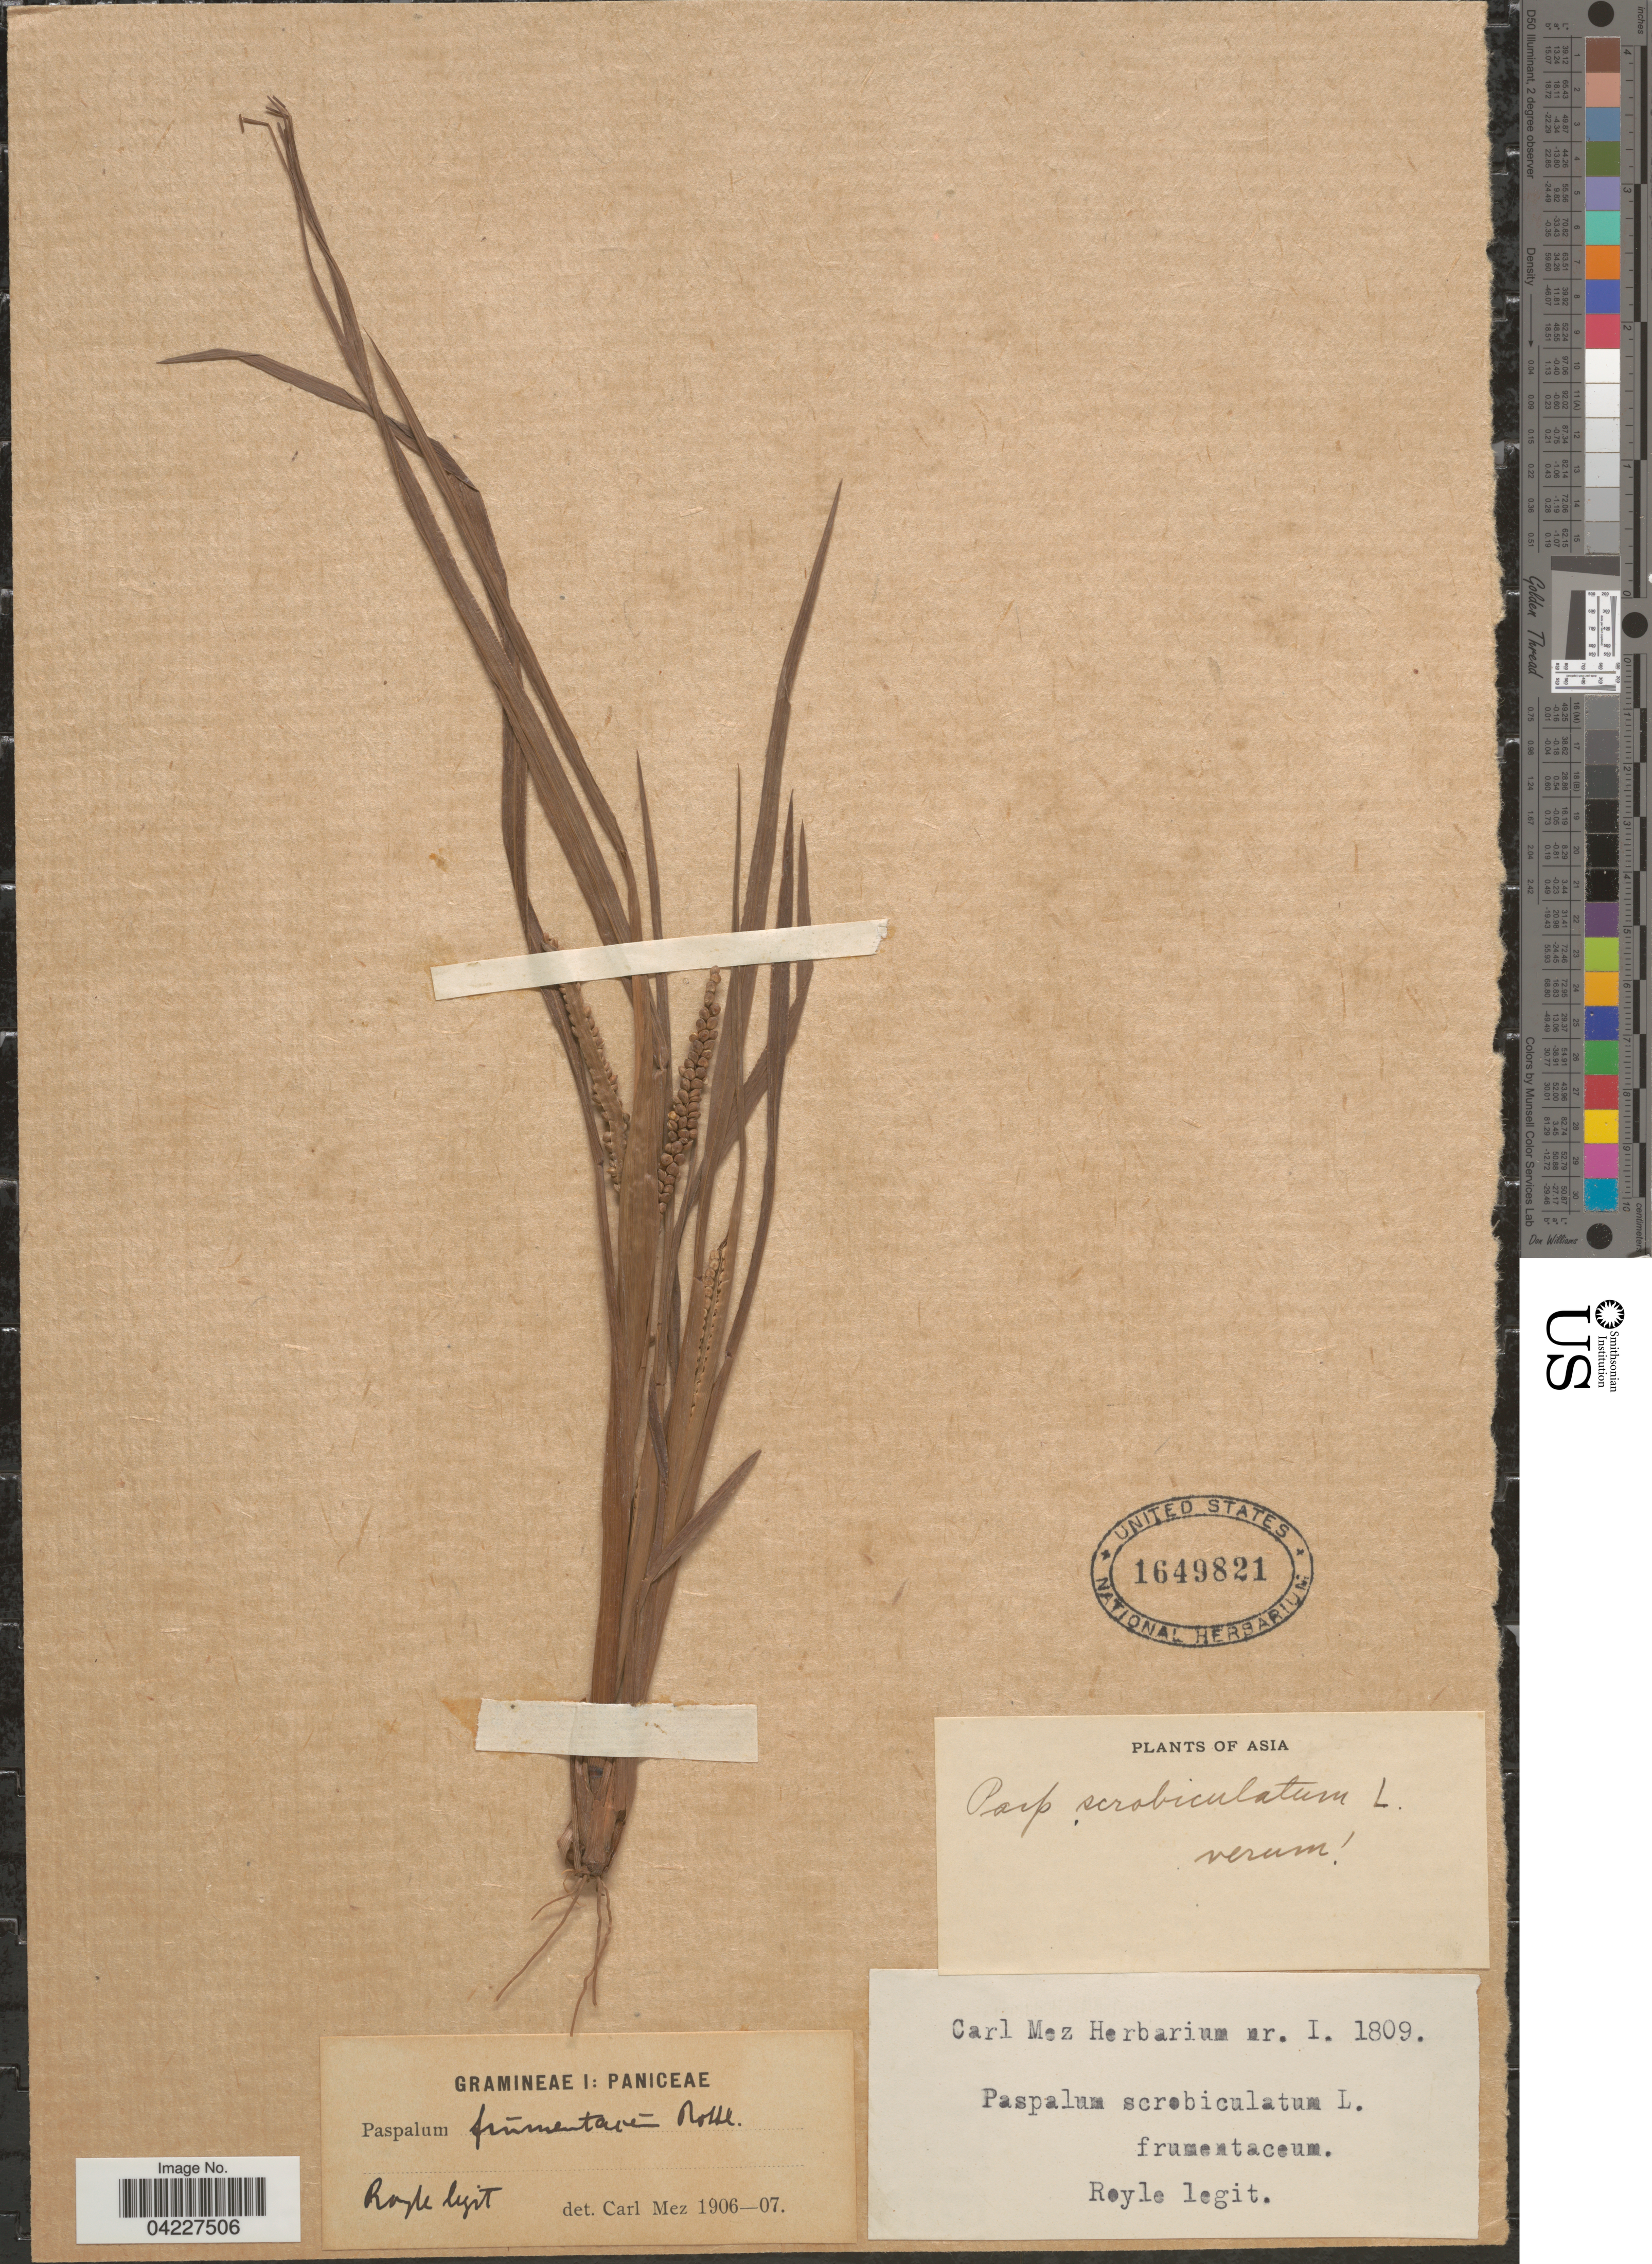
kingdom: Plantae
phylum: Tracheophyta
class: Liliopsida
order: Poales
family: Poaceae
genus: Paspalum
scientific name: Paspalum scrobiculatum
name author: L.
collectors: Royle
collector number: I.1809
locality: Asia.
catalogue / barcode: US 1649821